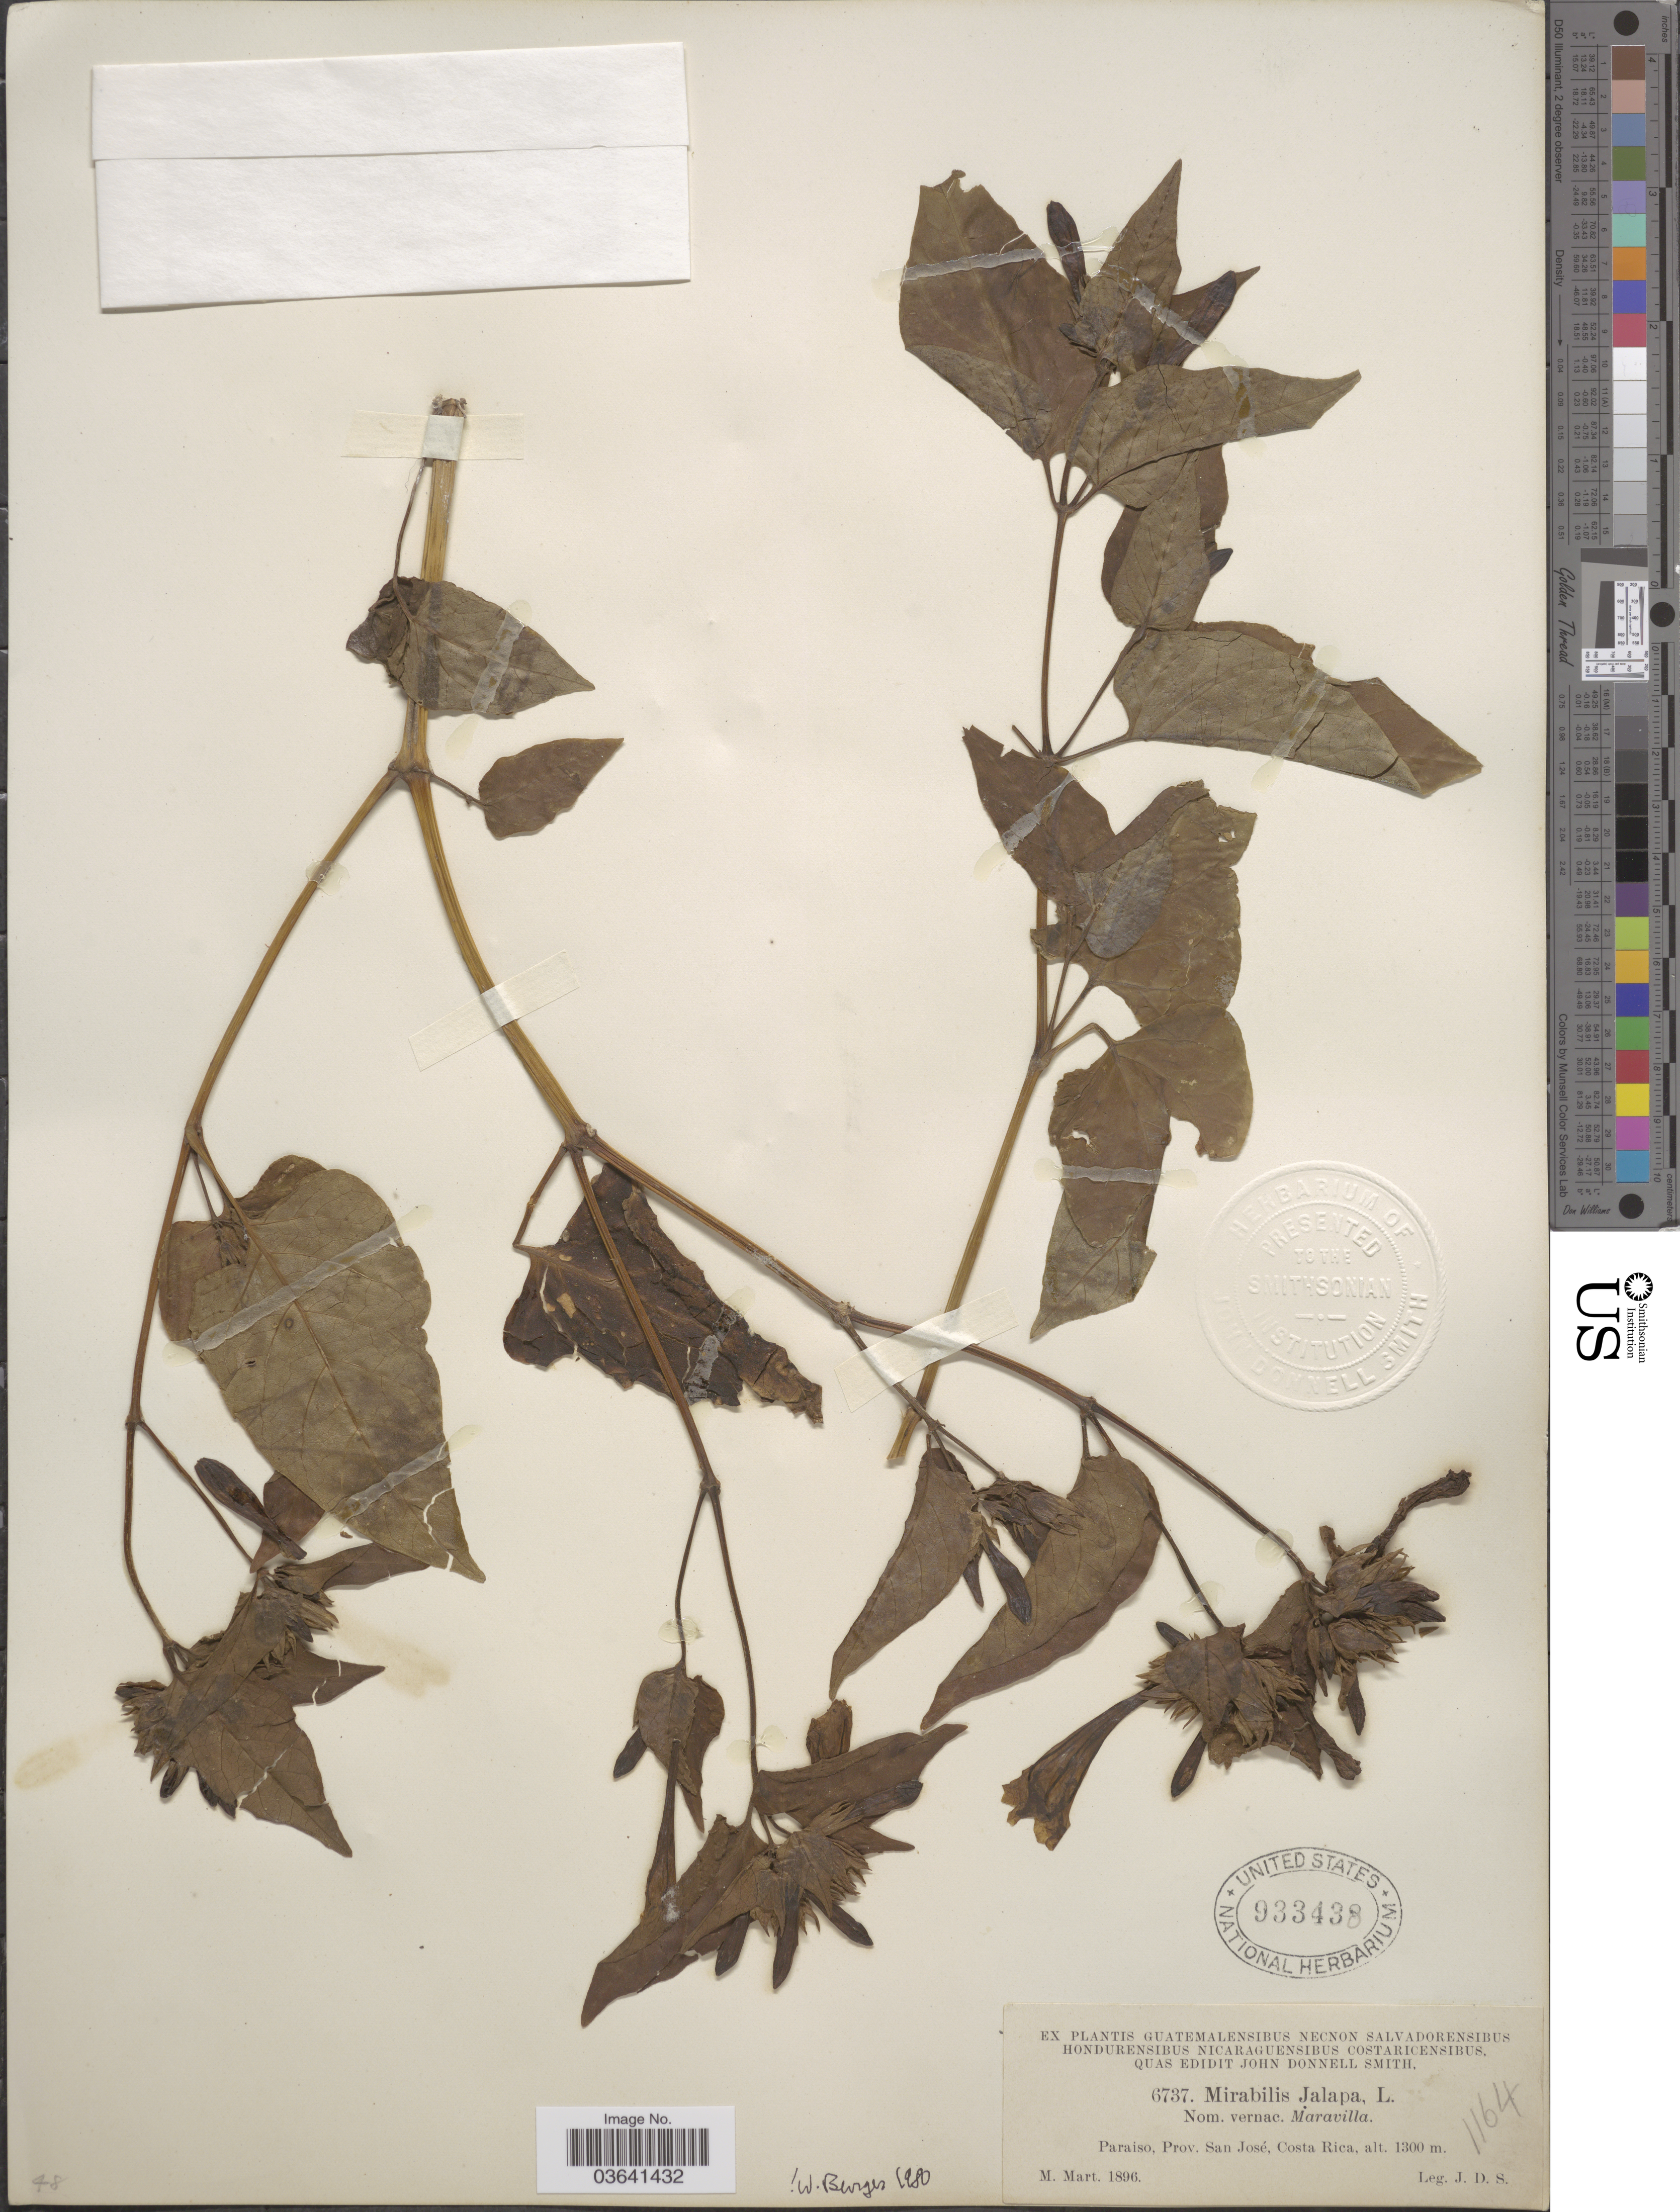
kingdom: Plantae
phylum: Tracheophyta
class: Magnoliopsida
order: Caryophyllales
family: Nyctaginaceae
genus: Mirabilis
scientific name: Mirabilis jalapa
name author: L.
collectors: J. Donnell Smith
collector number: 6737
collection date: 1896-03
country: Costa Rica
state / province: San José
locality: Paraiso.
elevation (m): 1300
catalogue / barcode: US 933438